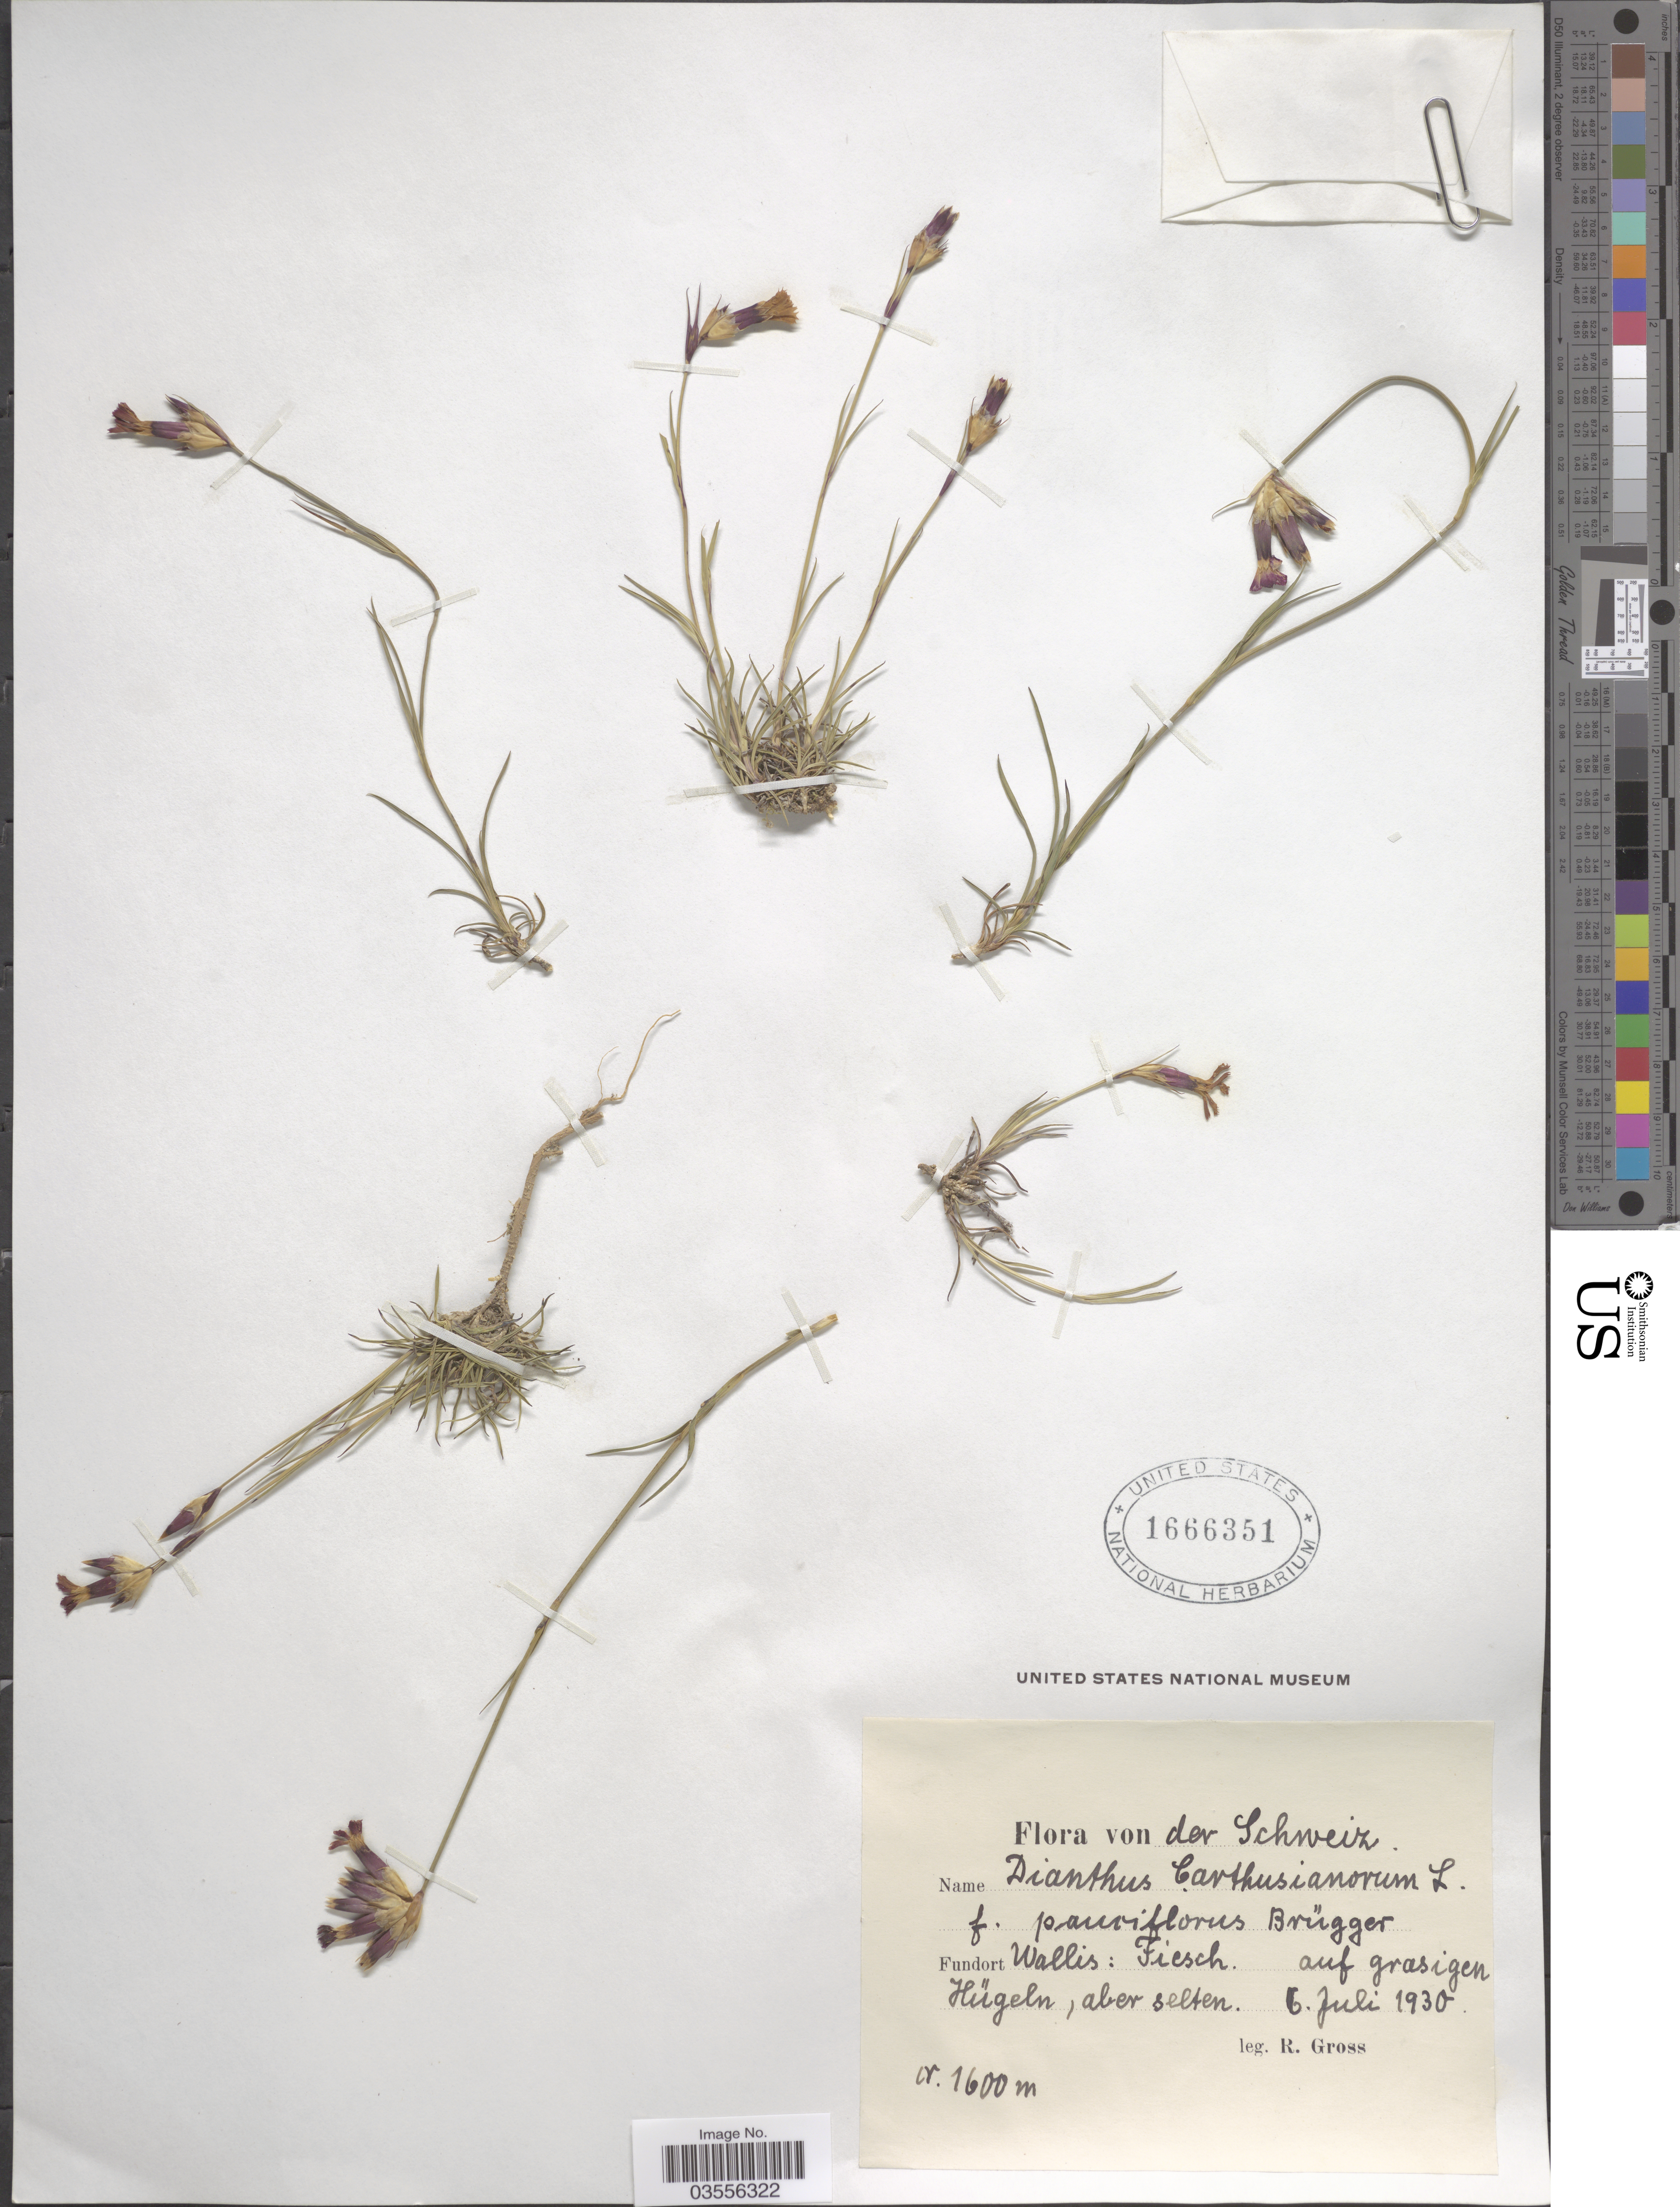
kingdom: Plantae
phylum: Tracheophyta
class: Magnoliopsida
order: Caryophyllales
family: Caryophyllaceae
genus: Dianthus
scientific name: Dianthus carthusianorum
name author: L.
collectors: R. Gross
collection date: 1930-07-06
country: Switzerland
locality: Wallis: Fiesch auf grasigen Hügeln.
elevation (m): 1600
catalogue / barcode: US 1666351